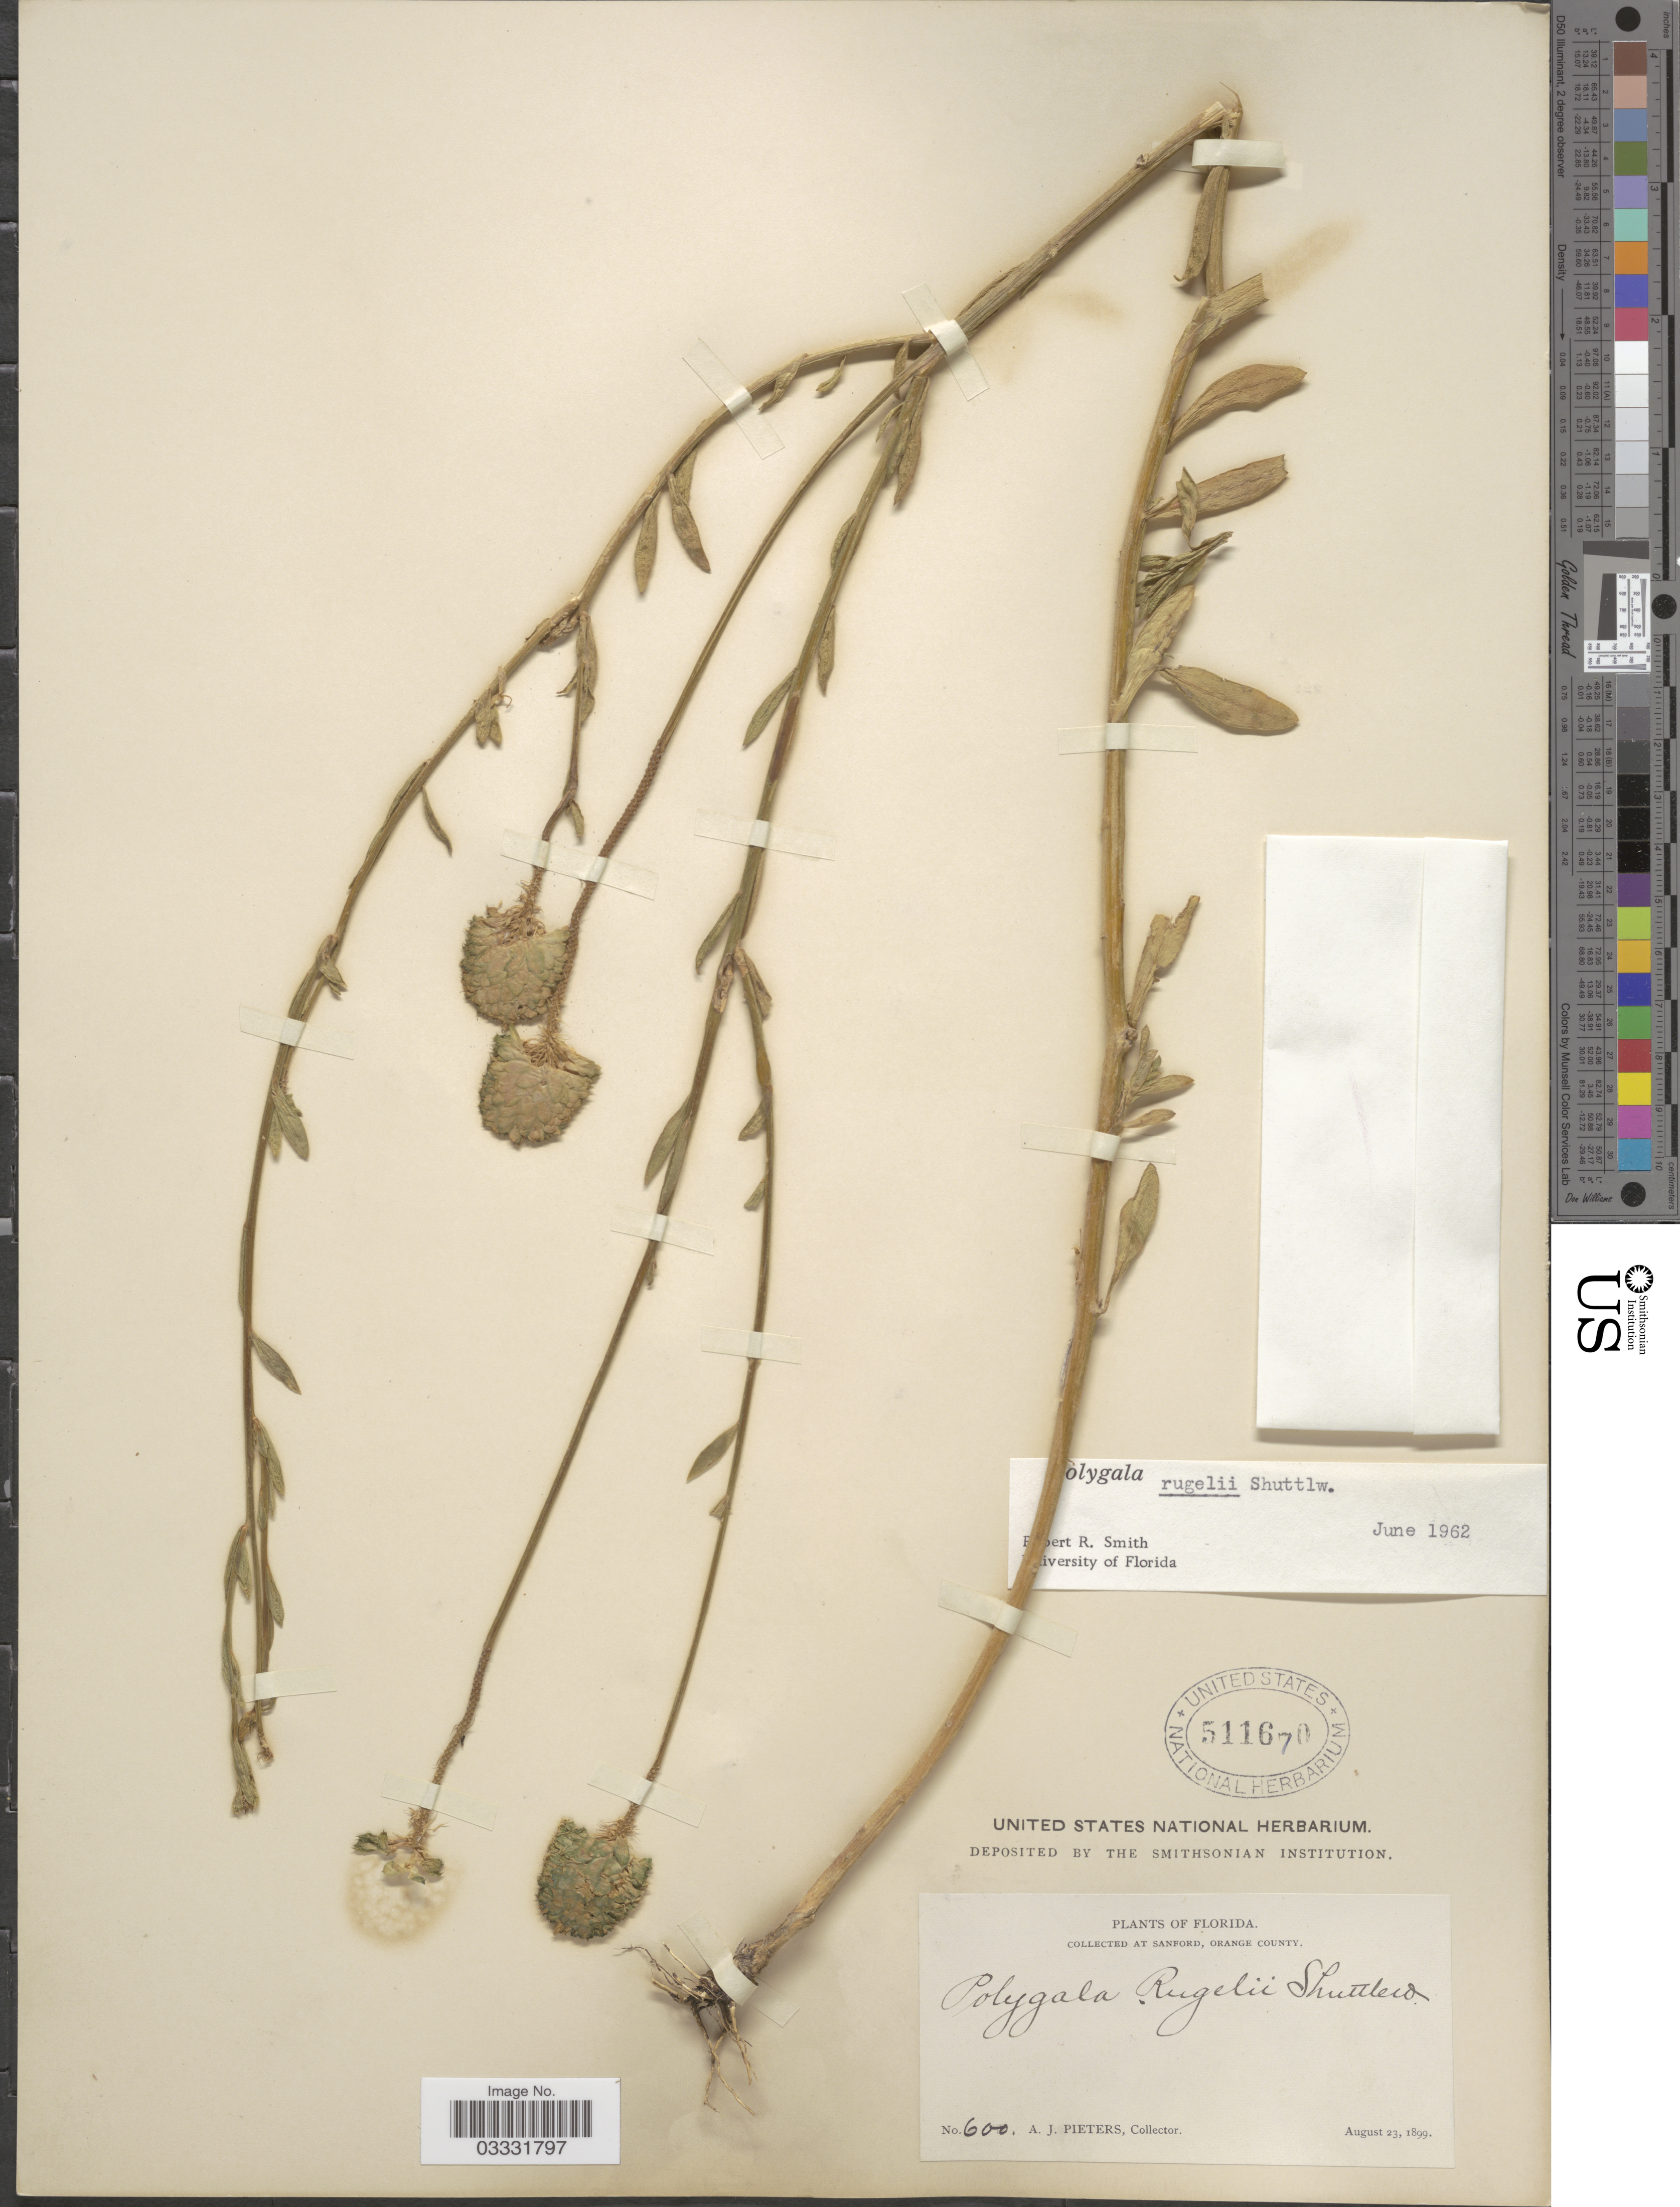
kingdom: Plantae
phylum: Tracheophyta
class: Magnoliopsida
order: Fabales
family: Polygalaceae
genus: Polygala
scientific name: Polygala rugelii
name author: Shuttlew. ex Chapm.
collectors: A. Pieters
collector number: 600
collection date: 1899-08-23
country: United States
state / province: Florida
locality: At Sanford, Orange County.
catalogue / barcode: US 511670